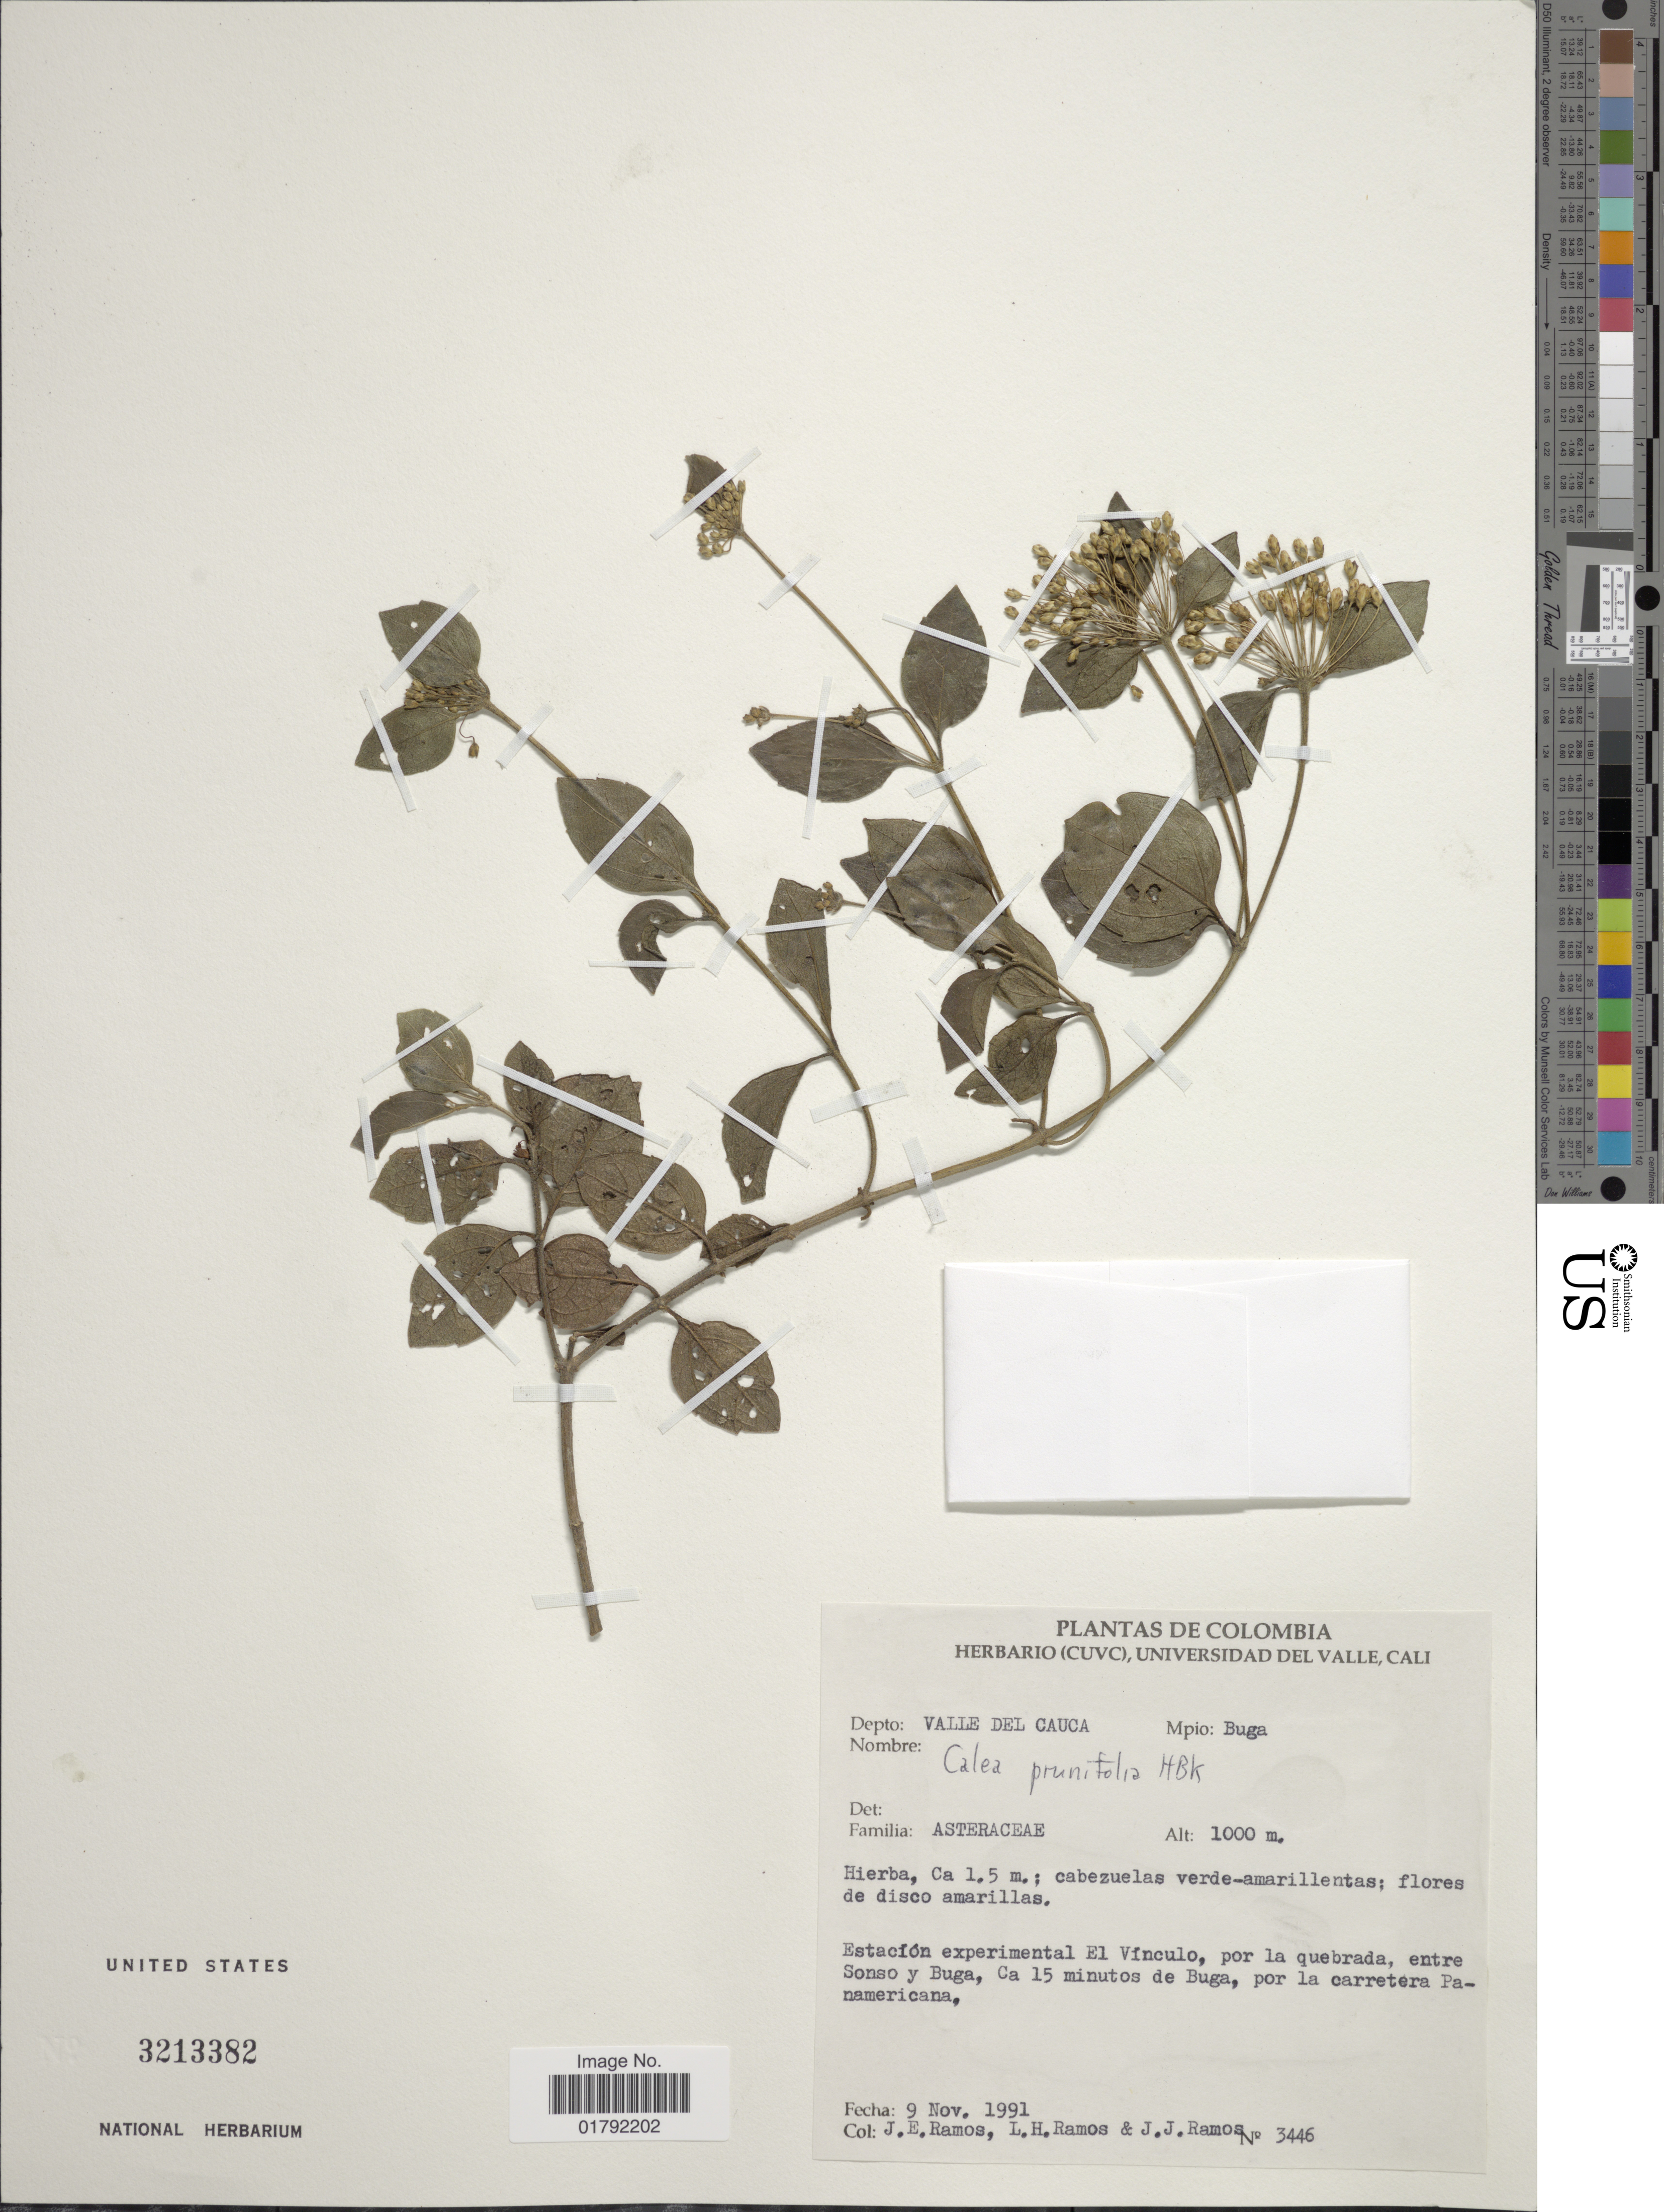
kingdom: Plantae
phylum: Tracheophyta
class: Magnoliopsida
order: Asterales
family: Asteraceae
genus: Calea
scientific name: Calea prunifolia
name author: Kunth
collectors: J. E. Ramos, L. Ramos & J. J. Ramos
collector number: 3446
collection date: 1991-11-09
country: Colombia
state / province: Valle del Cauca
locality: Mpio: Buga, estacion experimental El Vinculo, por la quebrada, entre Sonso y Buga, Ca 15 minutes de Buga, por la carretera Panamericana.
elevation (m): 1000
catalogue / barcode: US 3213382